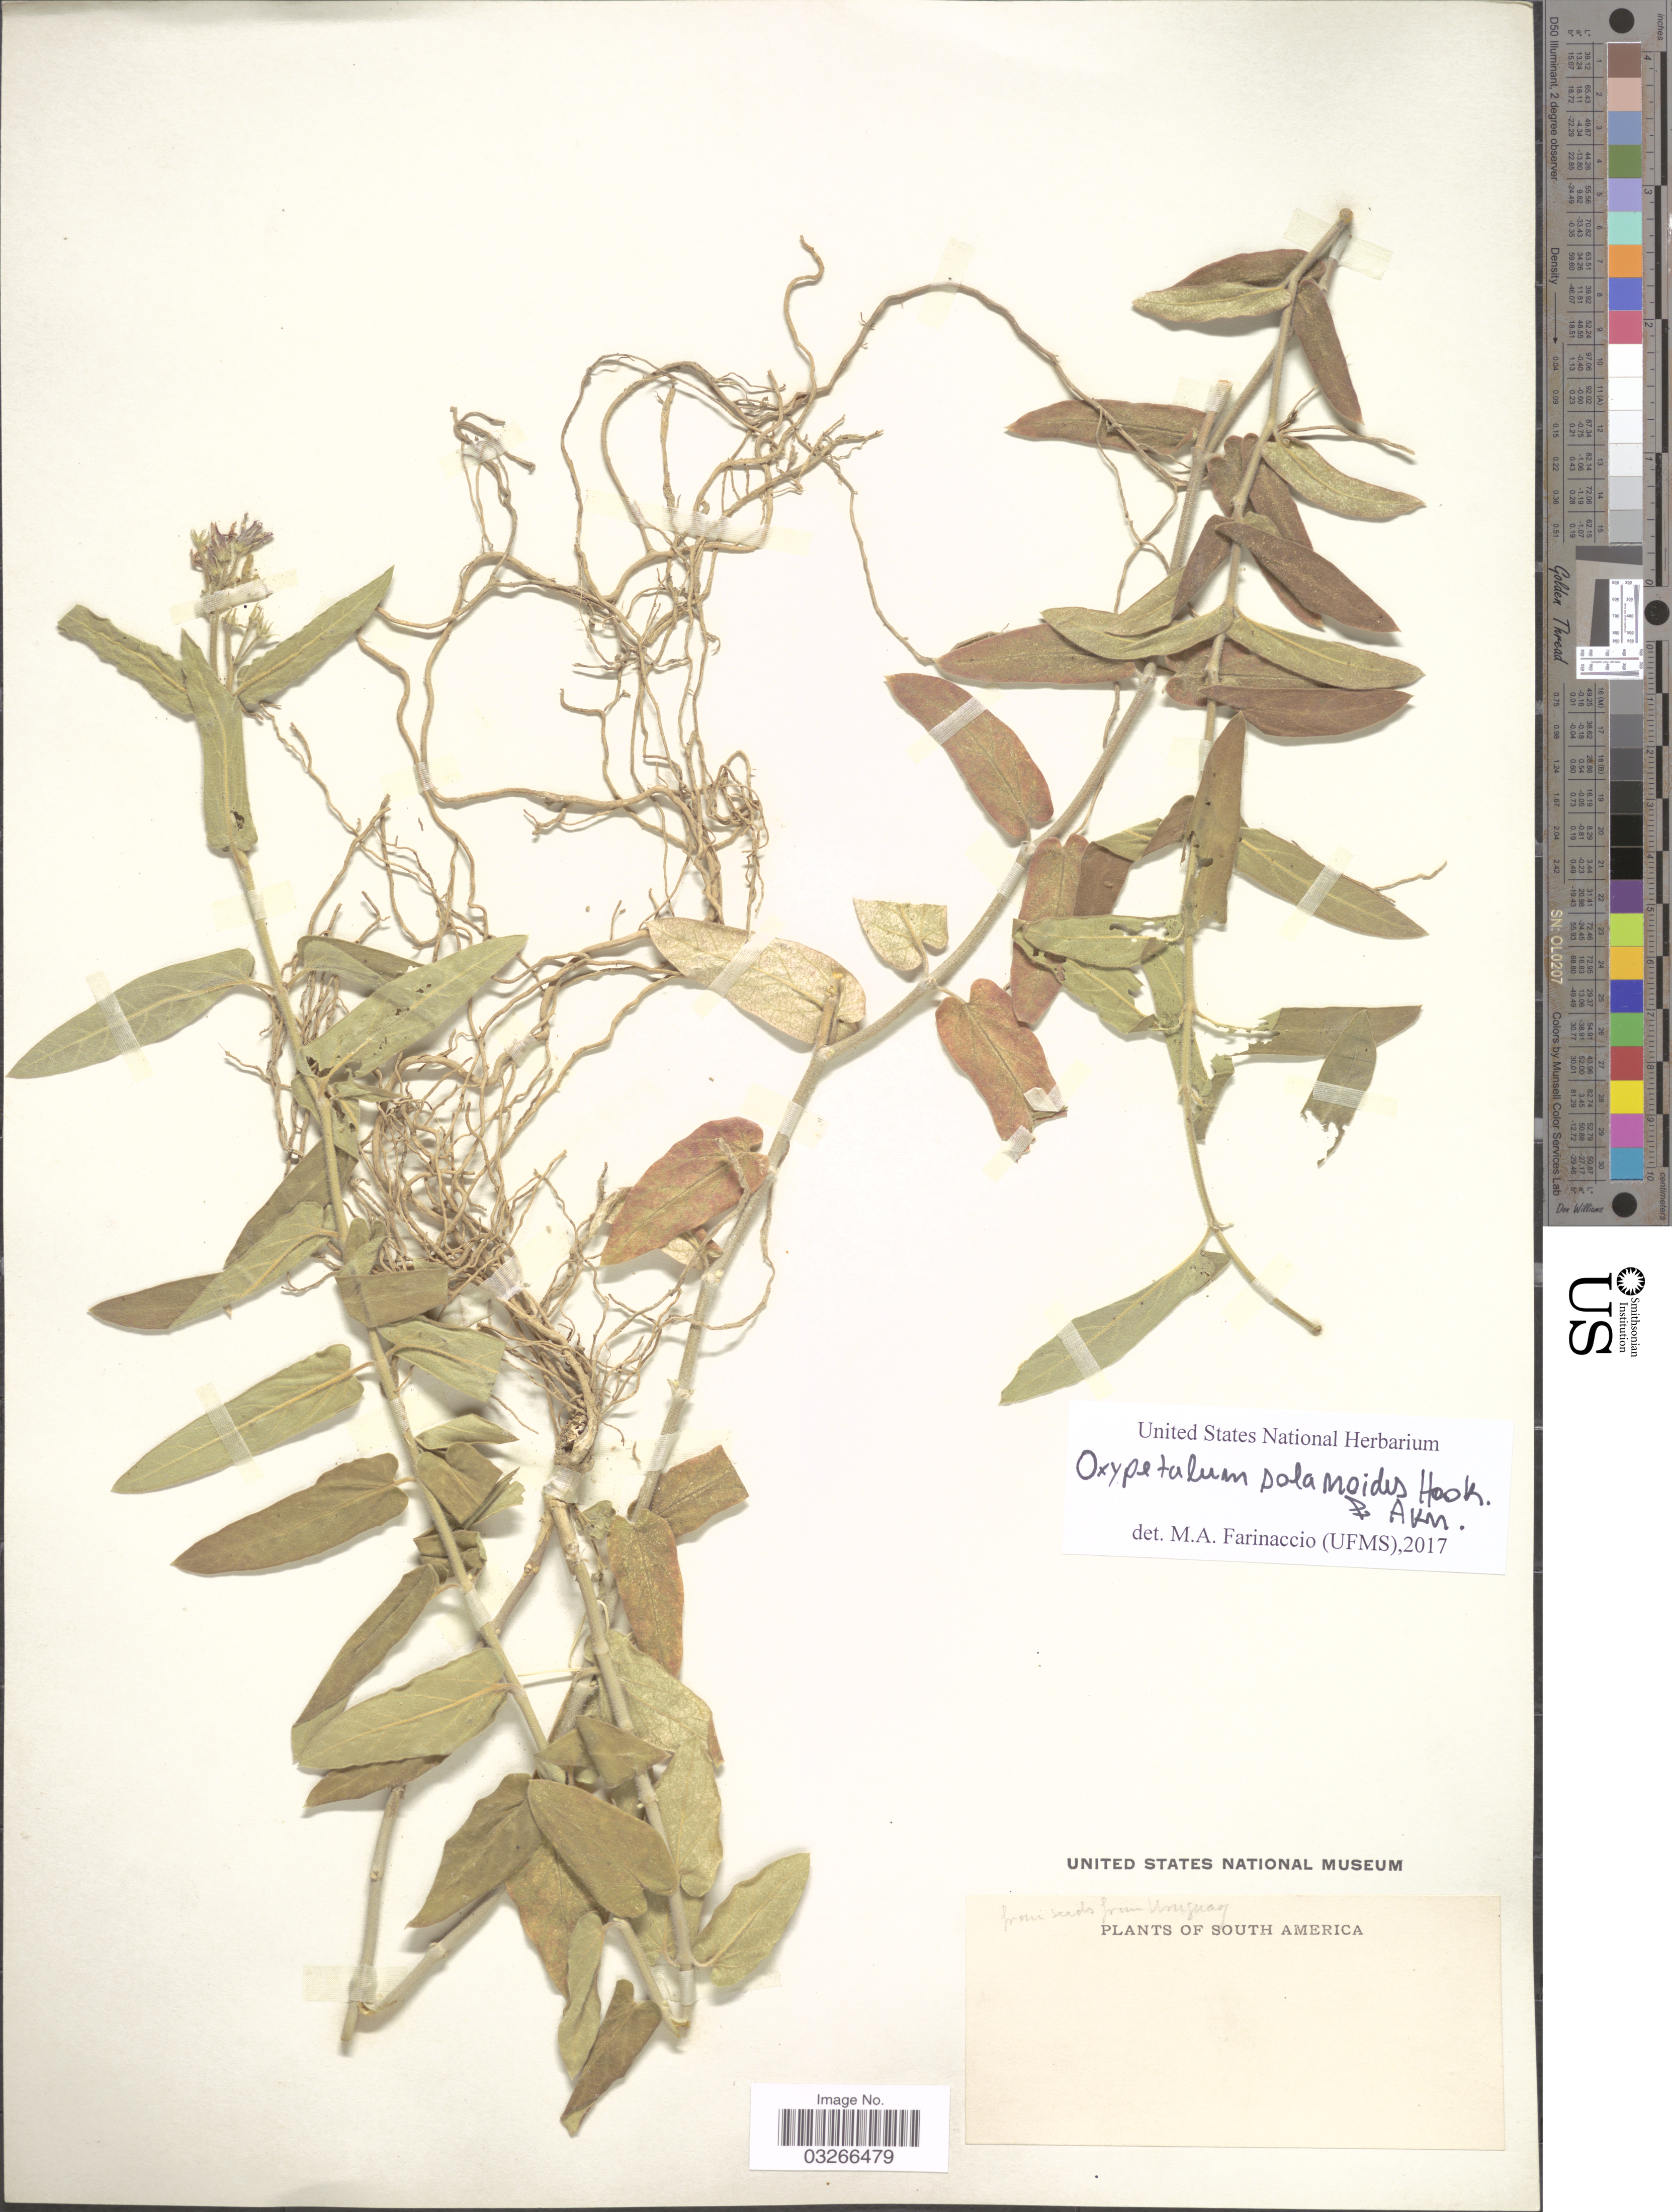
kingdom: Plantae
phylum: Tracheophyta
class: Magnoliopsida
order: Gentianales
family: Apocynaceae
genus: Oxypetalum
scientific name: Oxypetalum solanoides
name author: Hook. & Arn.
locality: South America.